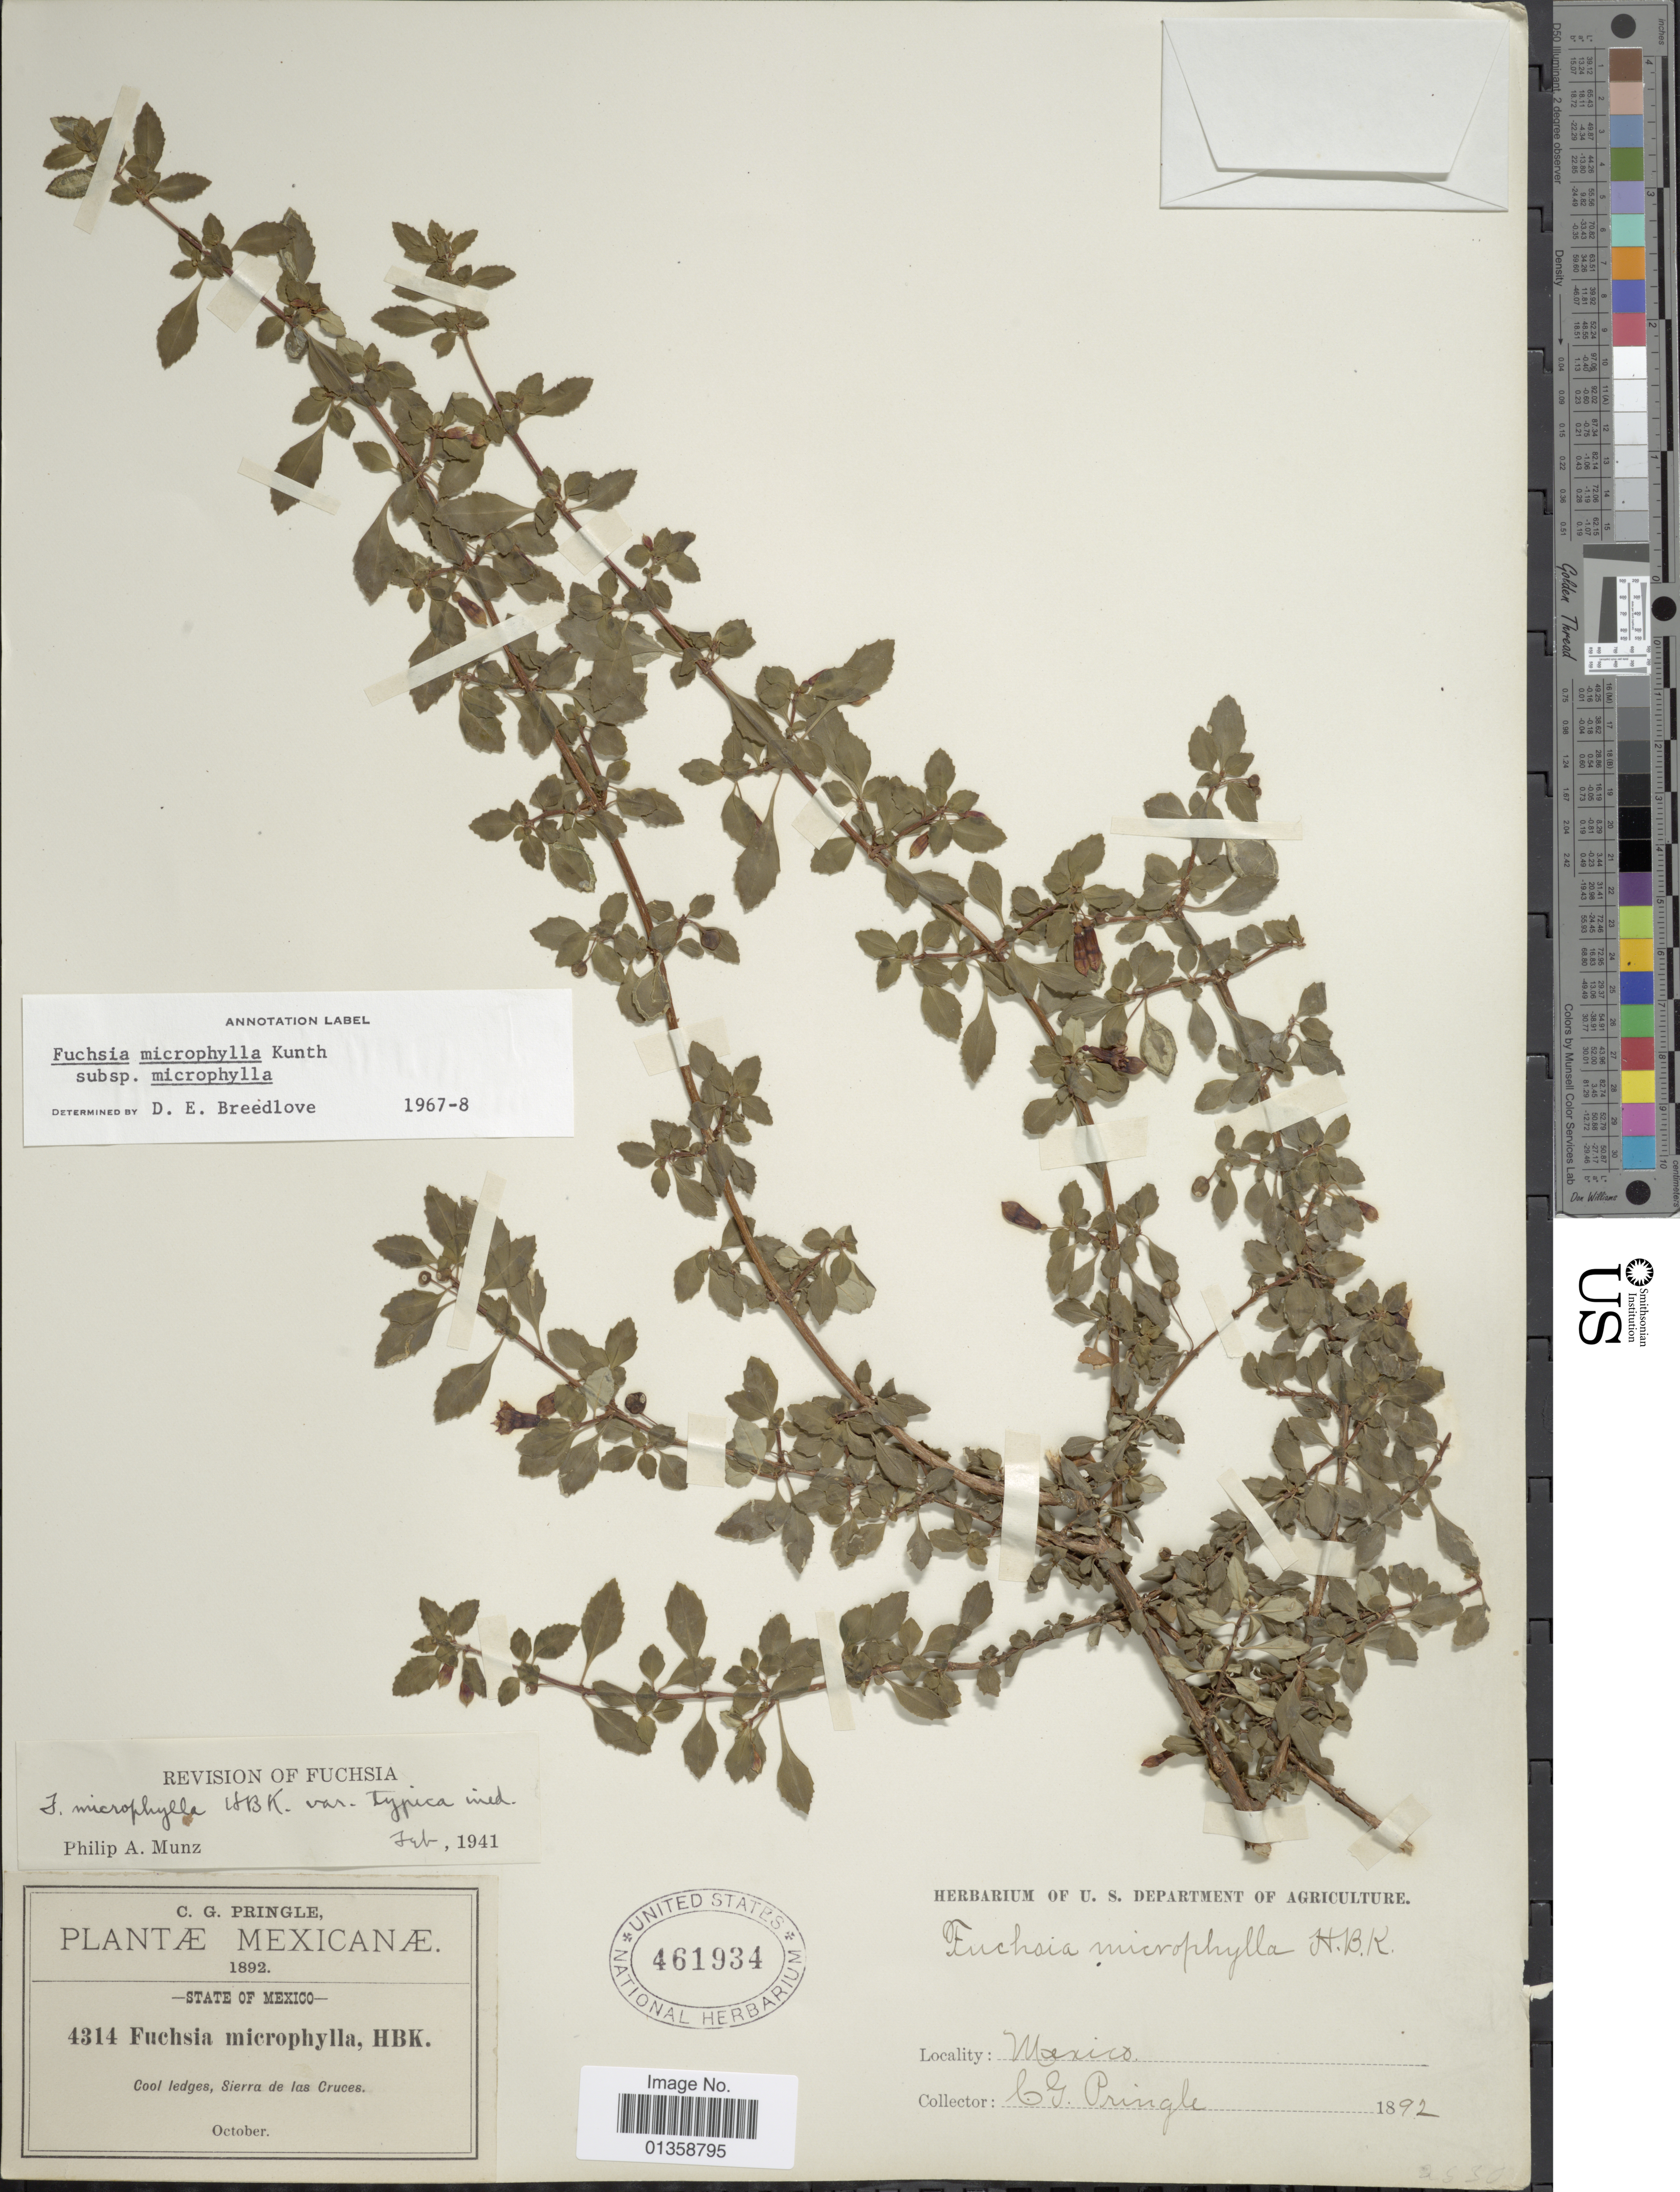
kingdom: Plantae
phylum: Tracheophyta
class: Magnoliopsida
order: Myrtales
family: Onagraceae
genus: Fuchsia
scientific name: Fuchsia microphylla subsp. microphylla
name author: Kunth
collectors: C. G. Pringle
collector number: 4314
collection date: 1892-10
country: Mexico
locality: Cool ledges, Sierra de las Cruces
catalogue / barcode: US 461934